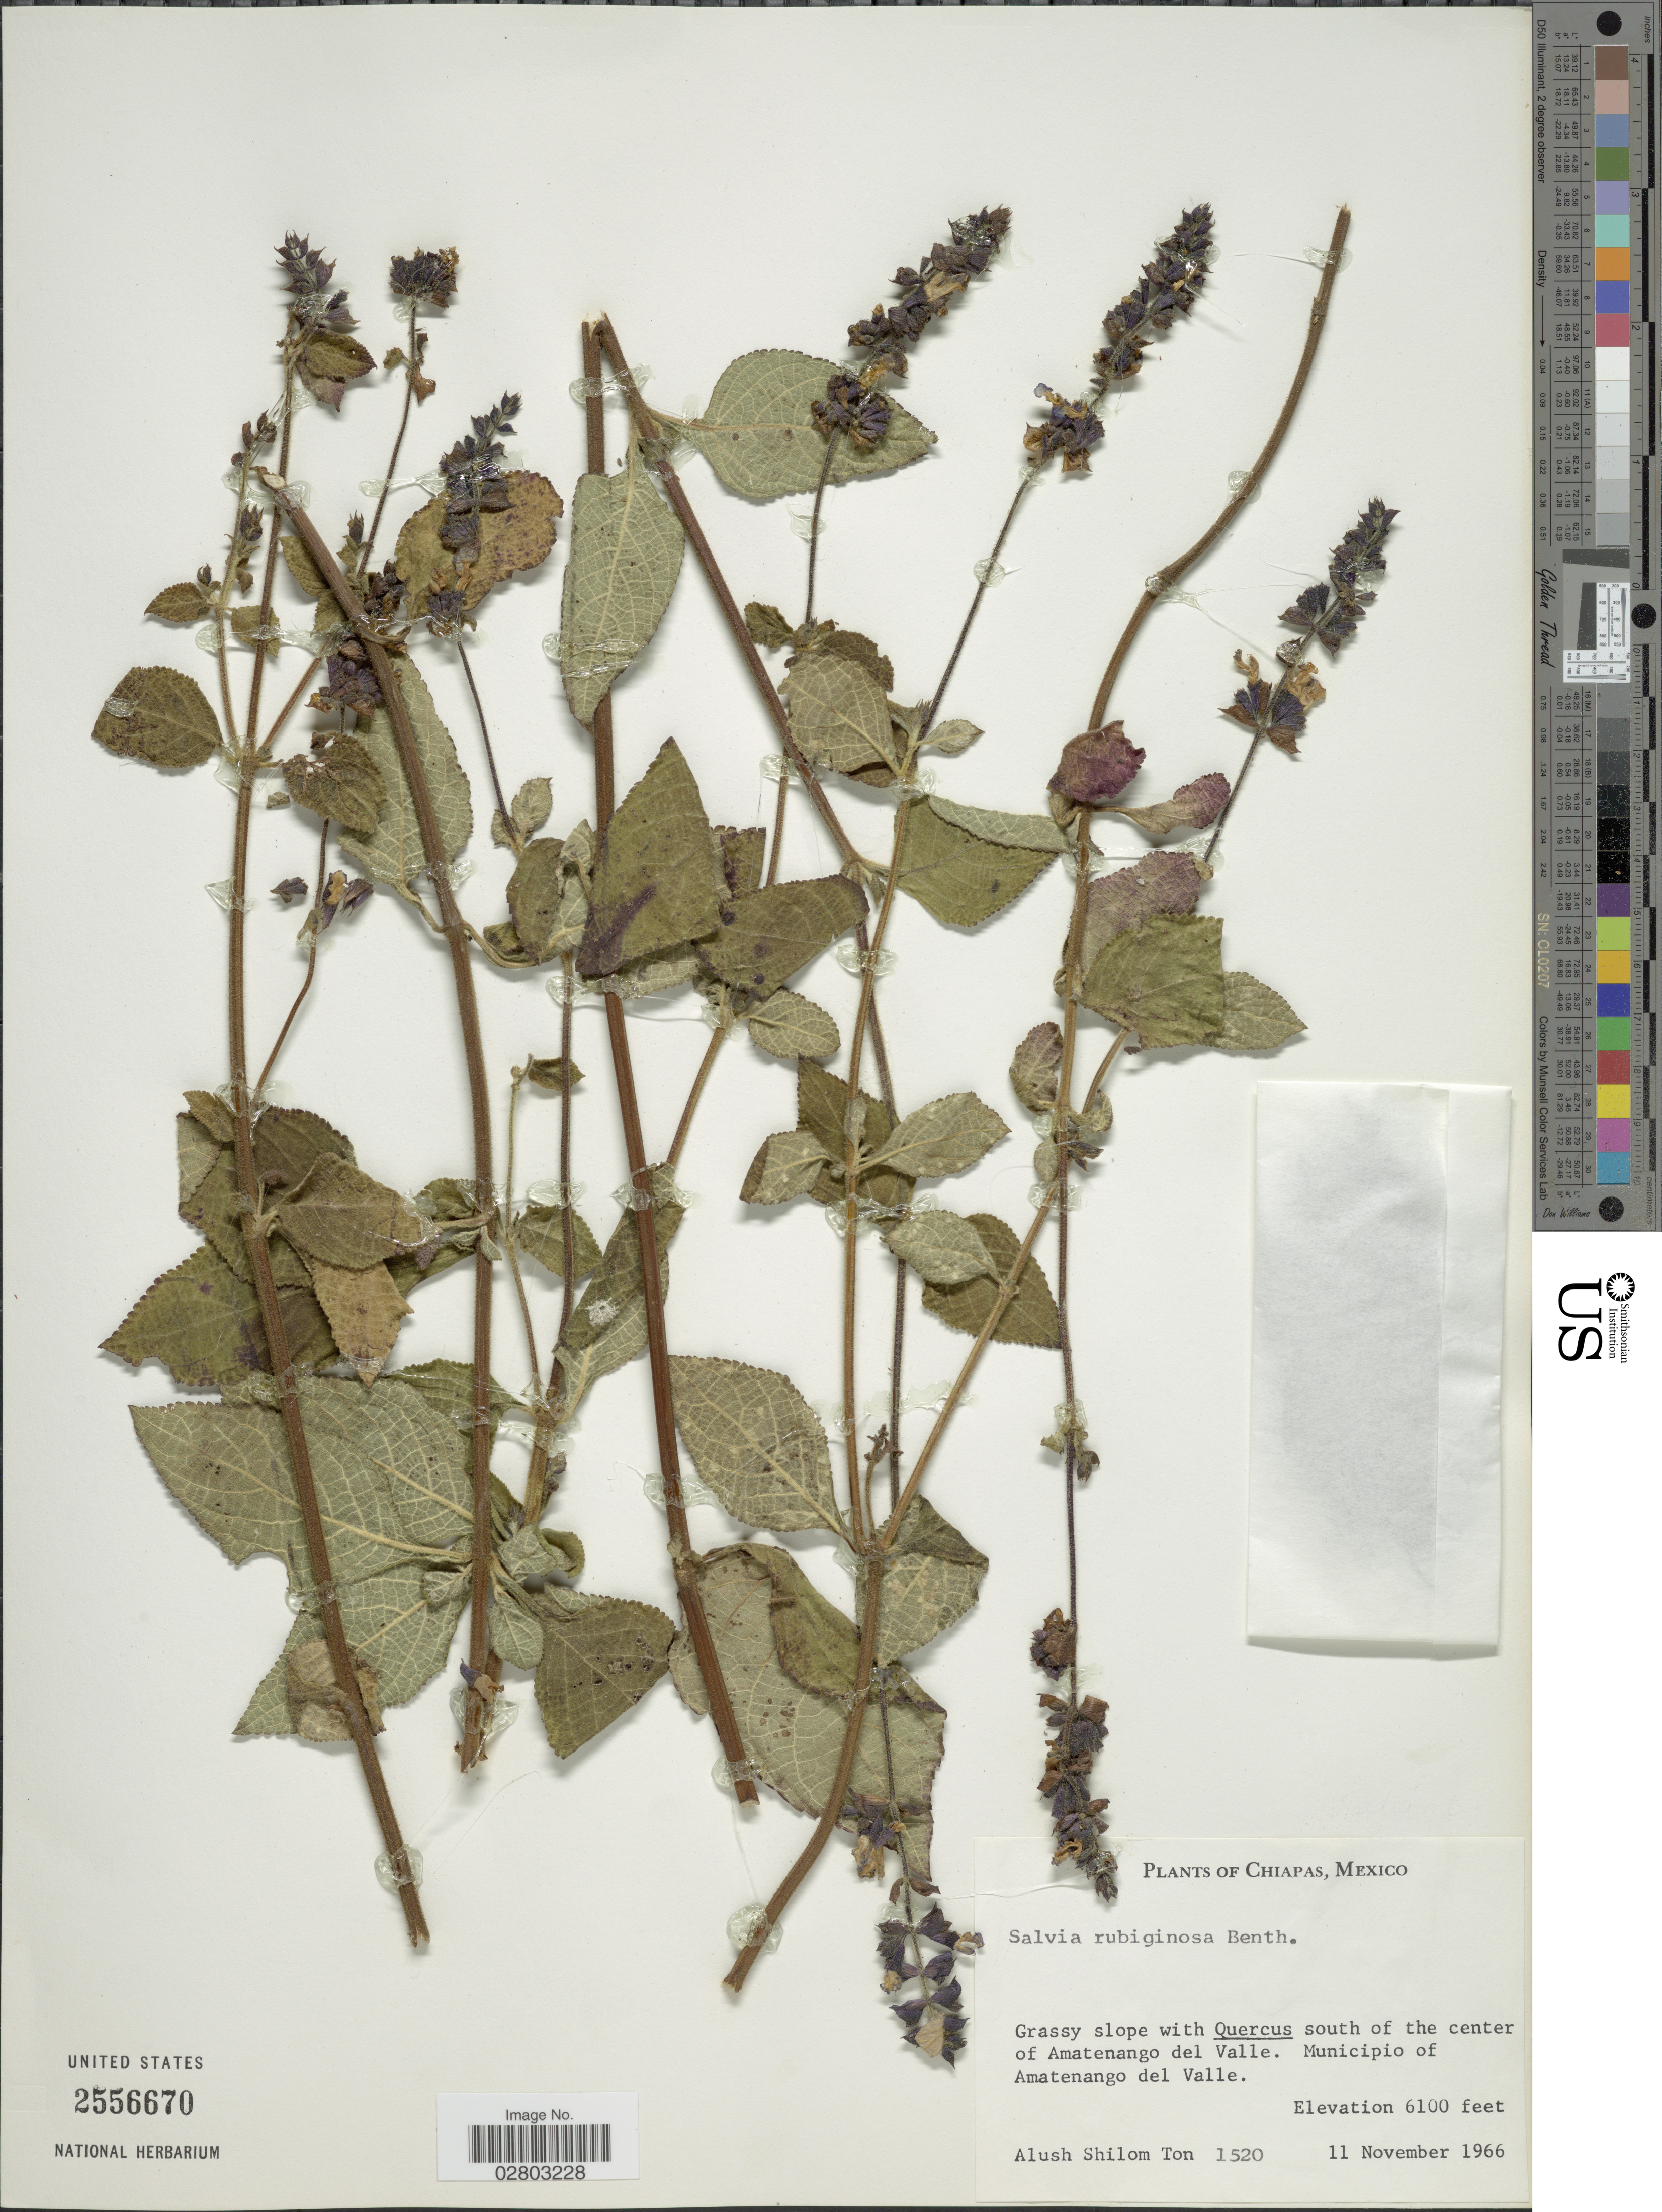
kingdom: Plantae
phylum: Tracheophyta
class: Magnoliopsida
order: Lamiales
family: Lamiaceae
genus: Salvia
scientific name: Salvia rubiginosa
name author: Benth.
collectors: A. M. Ton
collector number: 1520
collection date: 1966-11-11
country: Mexico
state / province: Chiapas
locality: Grassy slope with Quercus south of the center of Amatenango del Valle, Municipio of Amatenango del Valle.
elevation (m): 1859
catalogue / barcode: US 2556670